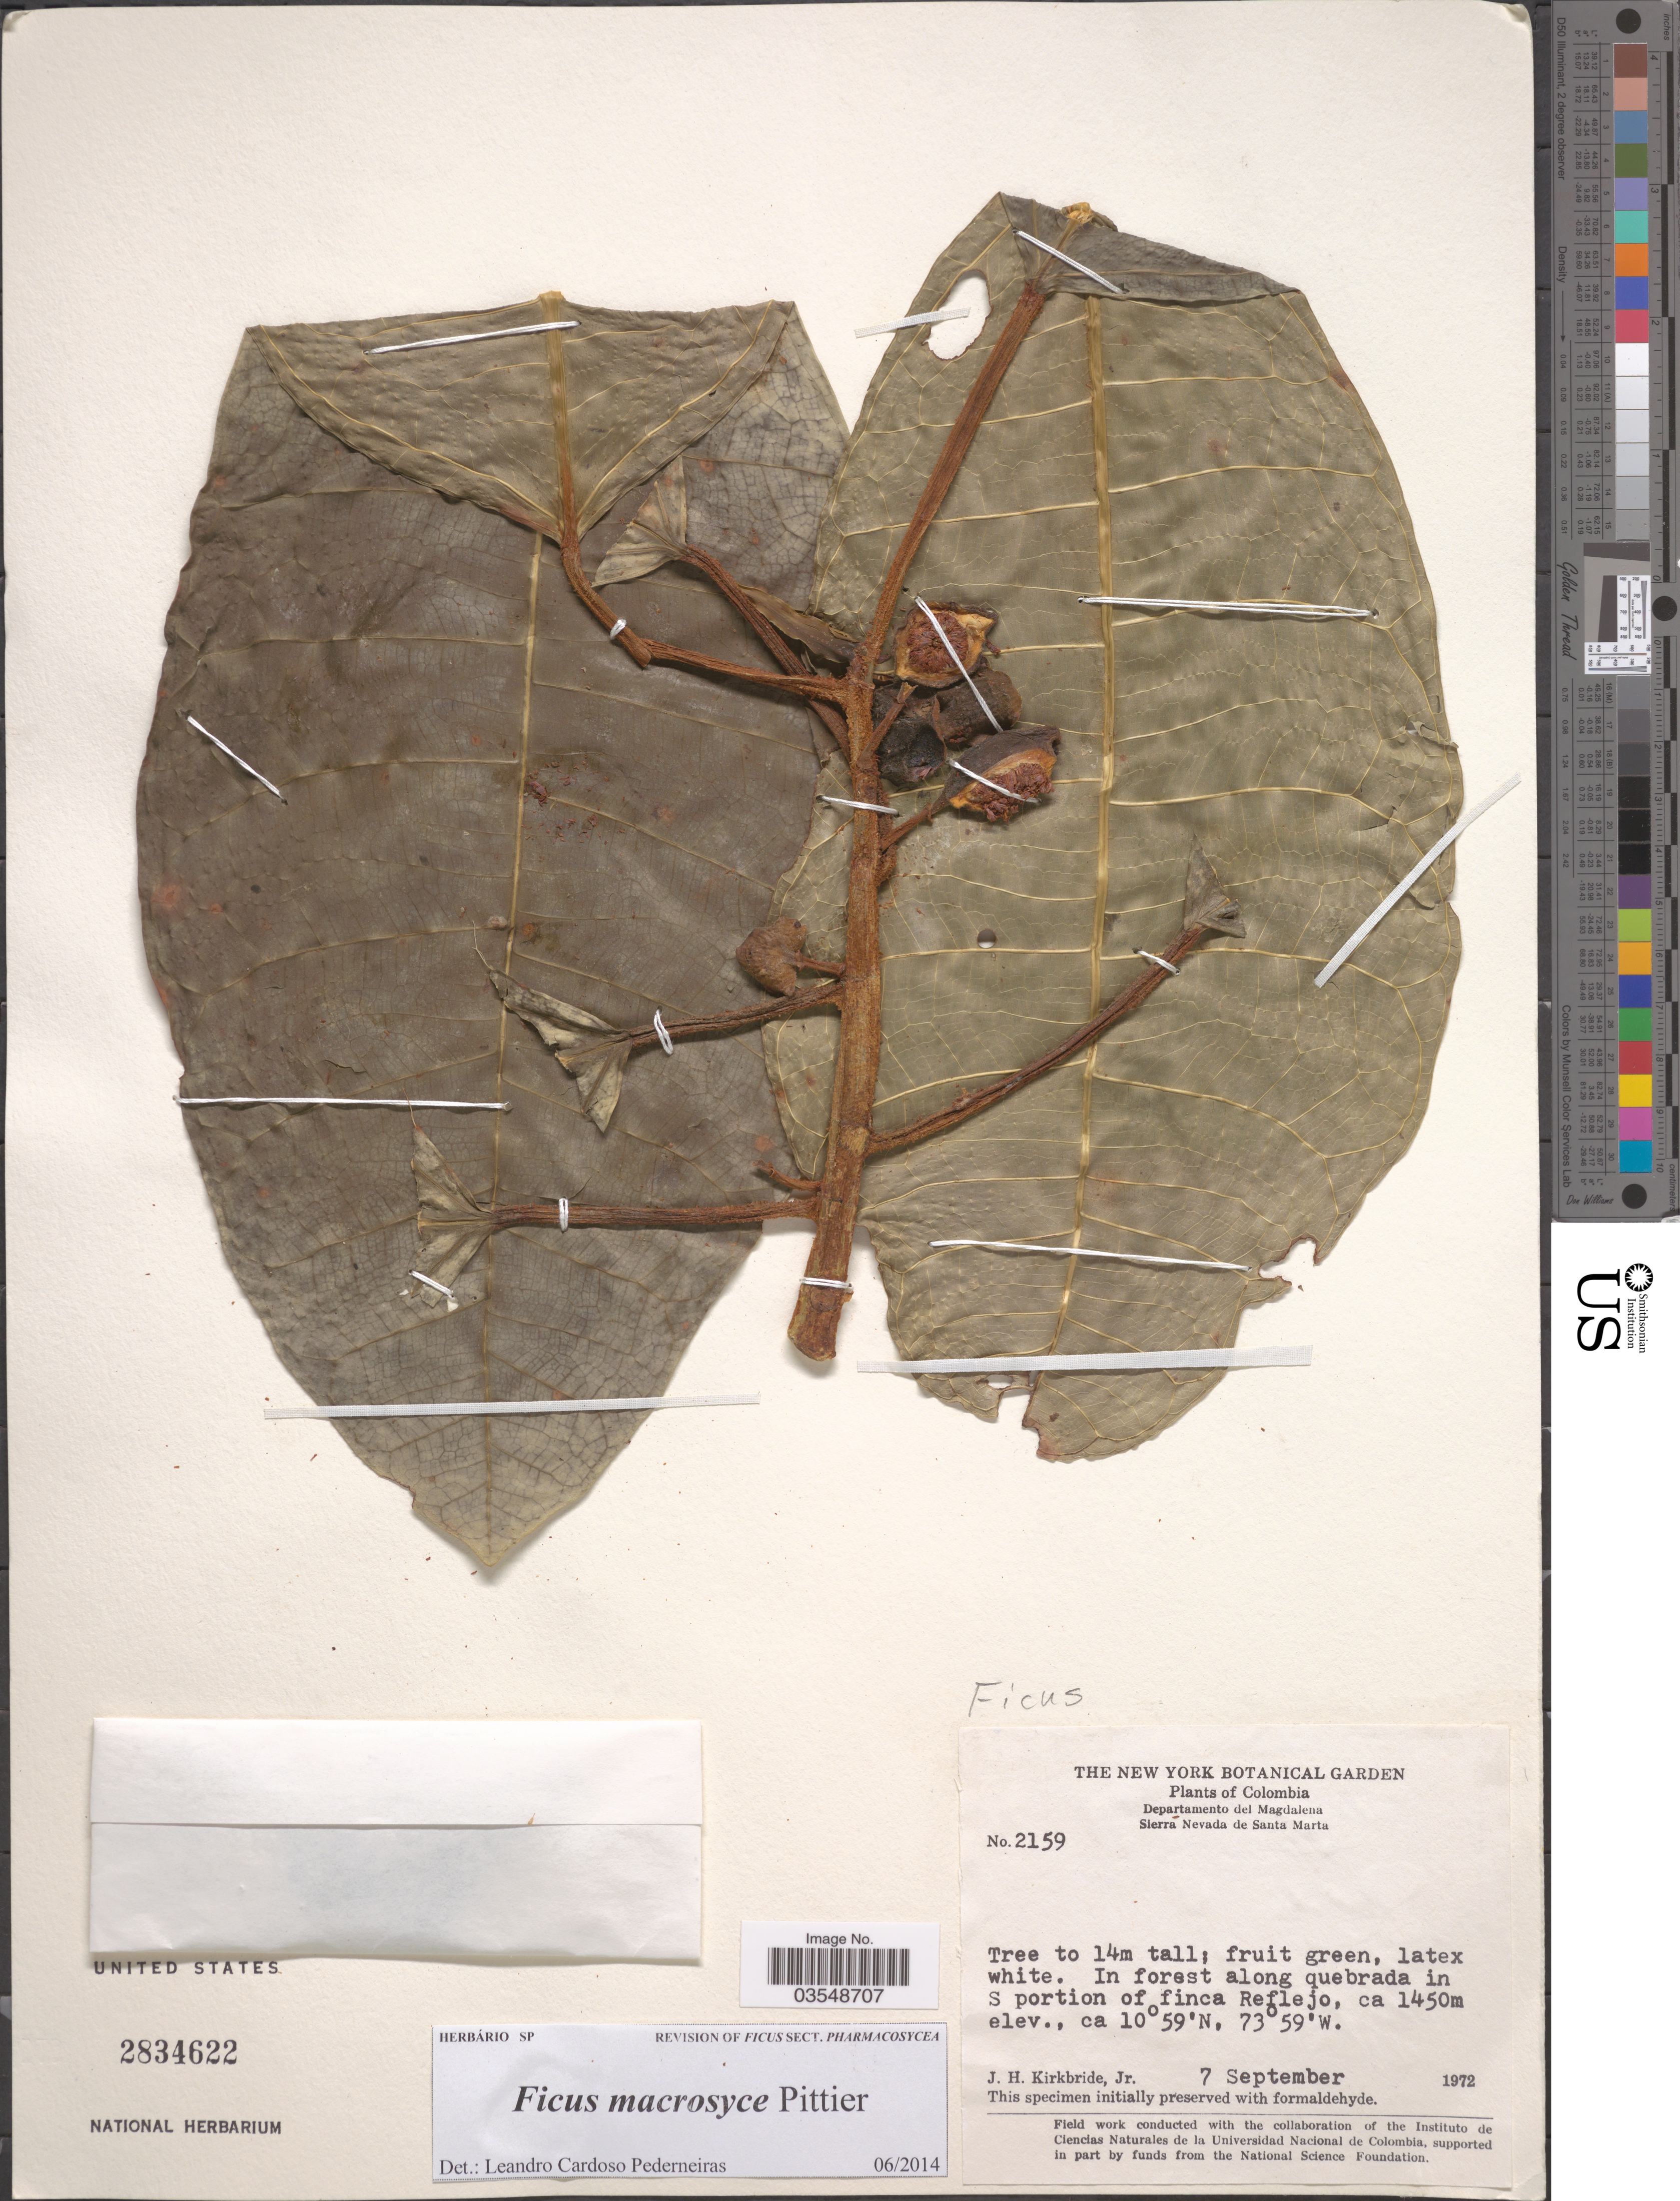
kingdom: Plantae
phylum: Tracheophyta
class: Magnoliopsida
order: Rosales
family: Moraceae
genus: Ficus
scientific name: Ficus macrosyce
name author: Pittier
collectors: J. H. Kirkbride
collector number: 2159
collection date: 1972-09-07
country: Colombia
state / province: Magdalena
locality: Departamento del Magdalena. Sierrá Nevada de Santa Marta. In S portion of finca Reflejo.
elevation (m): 1450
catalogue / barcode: US 2834622